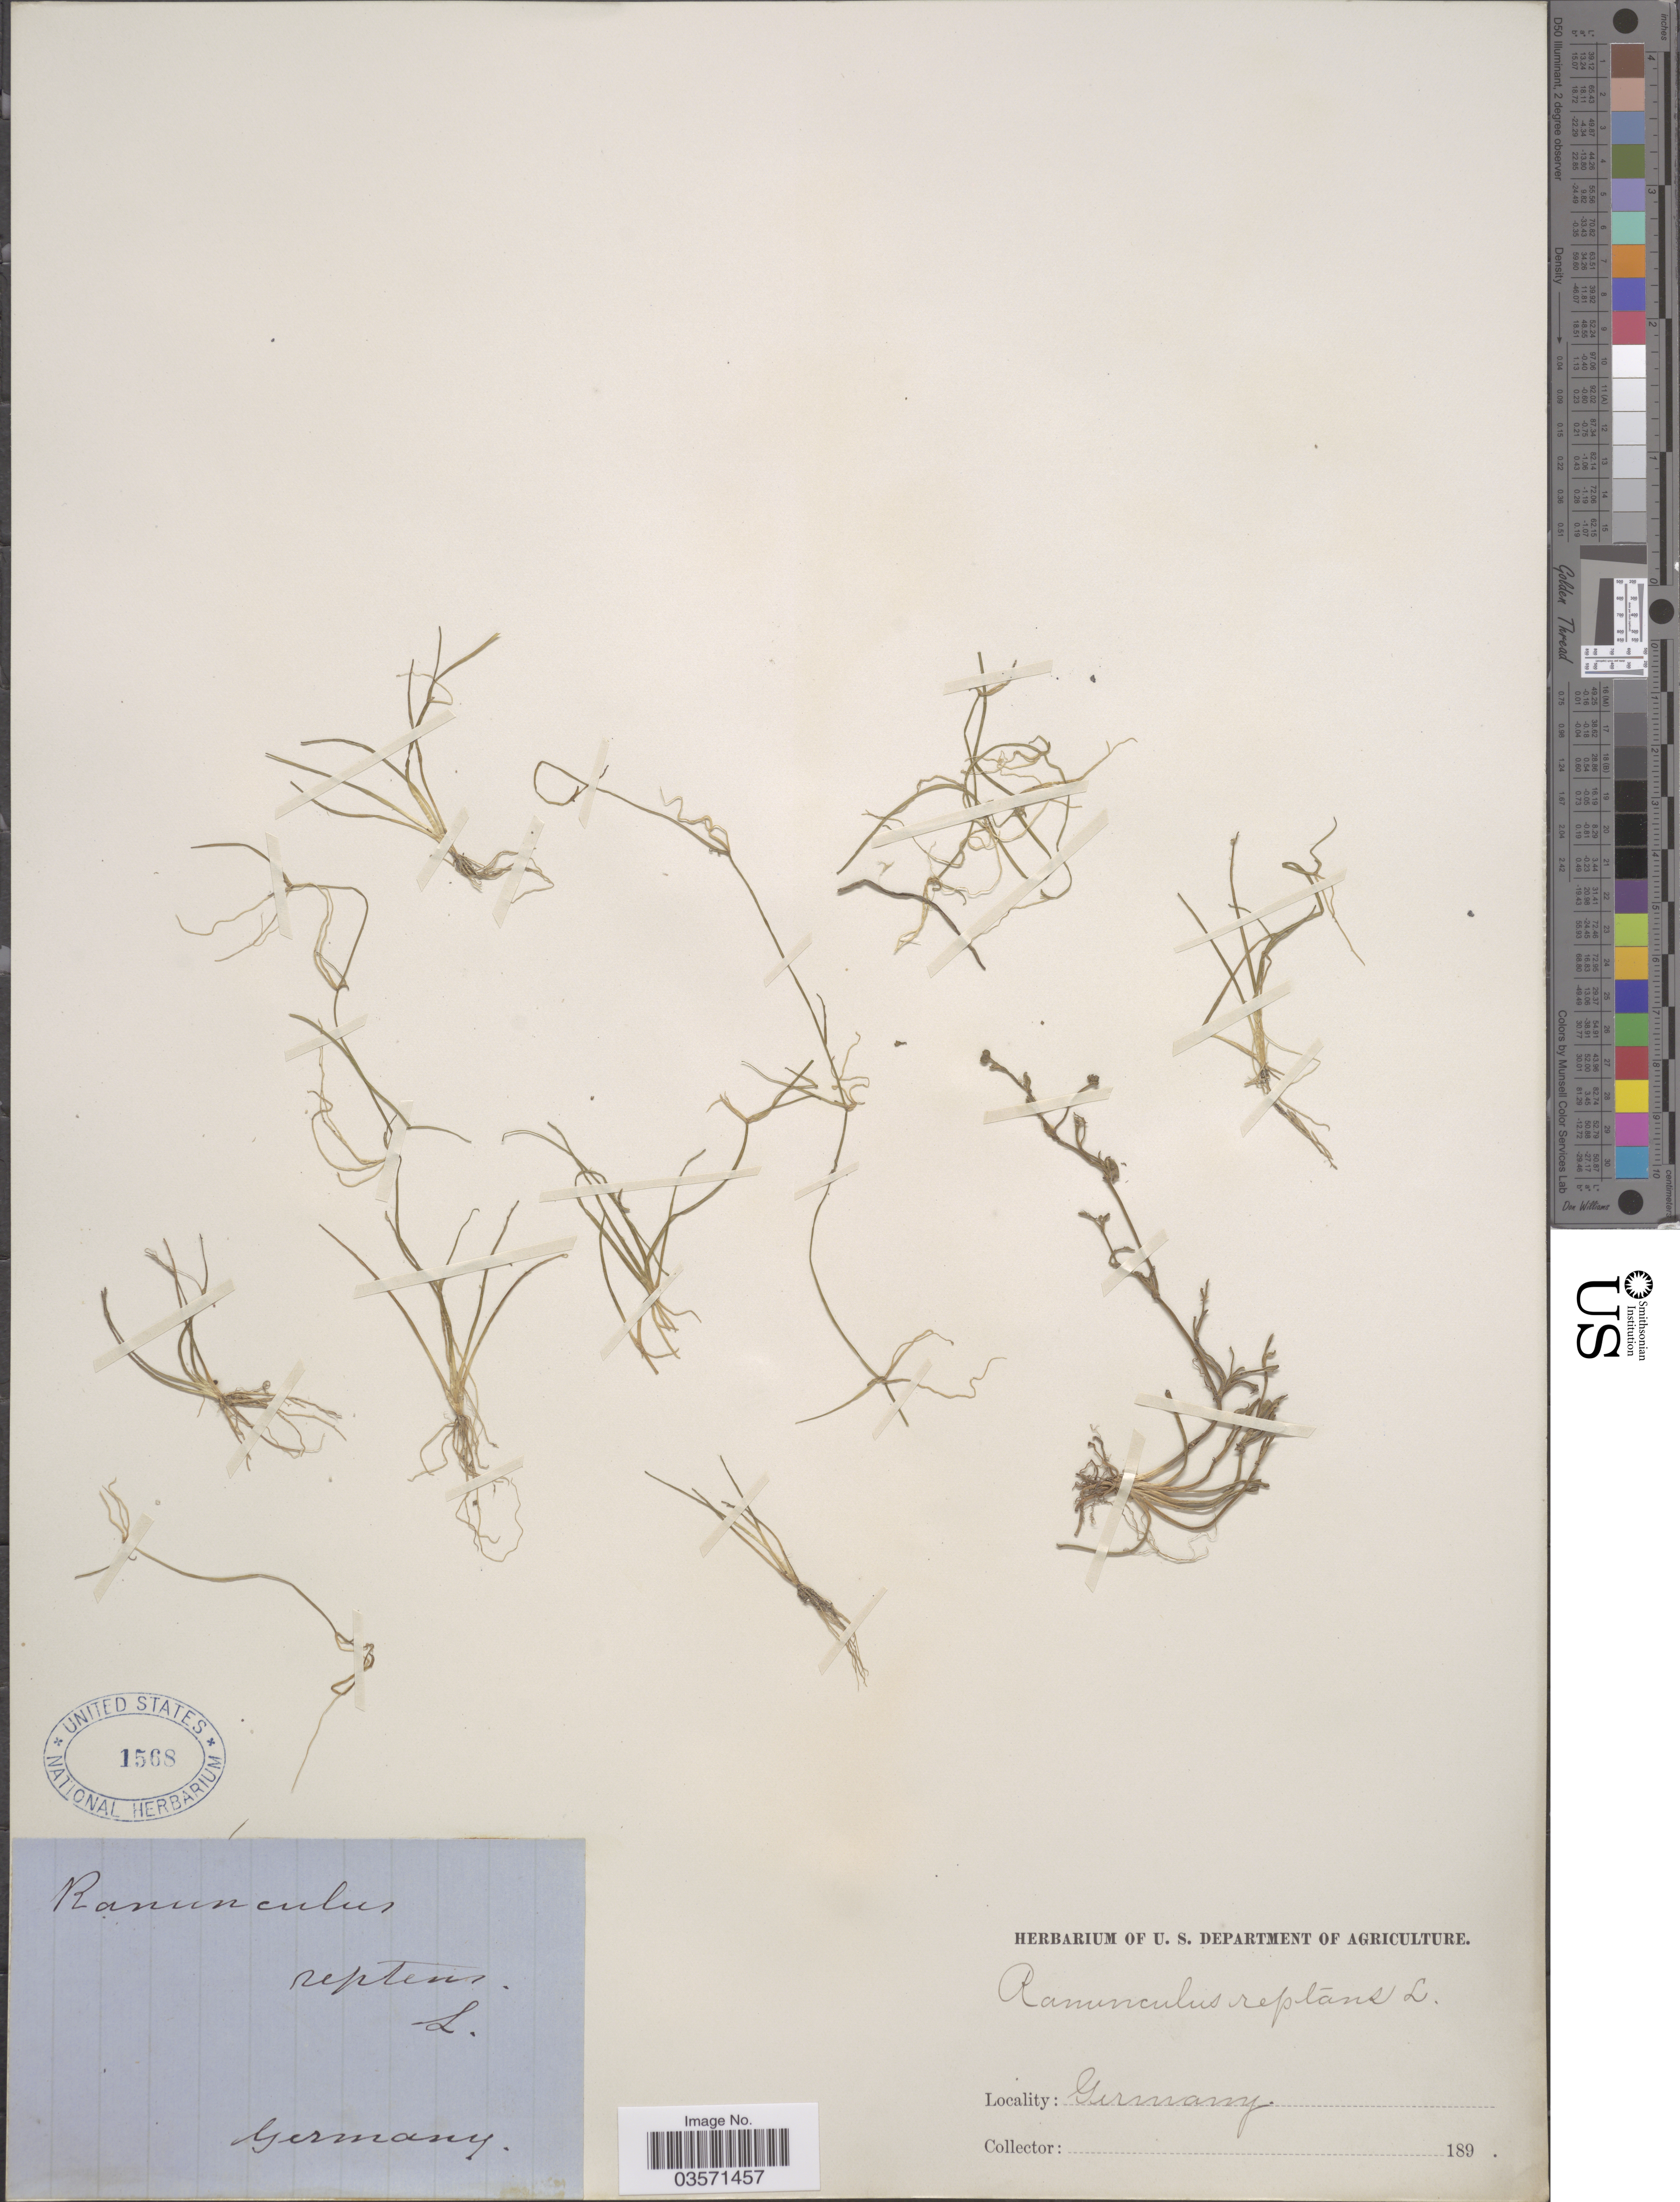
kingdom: Plantae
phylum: Tracheophyta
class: Magnoliopsida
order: Ranunculales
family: Ranunculaceae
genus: Ranunculus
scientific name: Ranunculus flammula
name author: L.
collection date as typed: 189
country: Germany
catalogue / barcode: US 1568